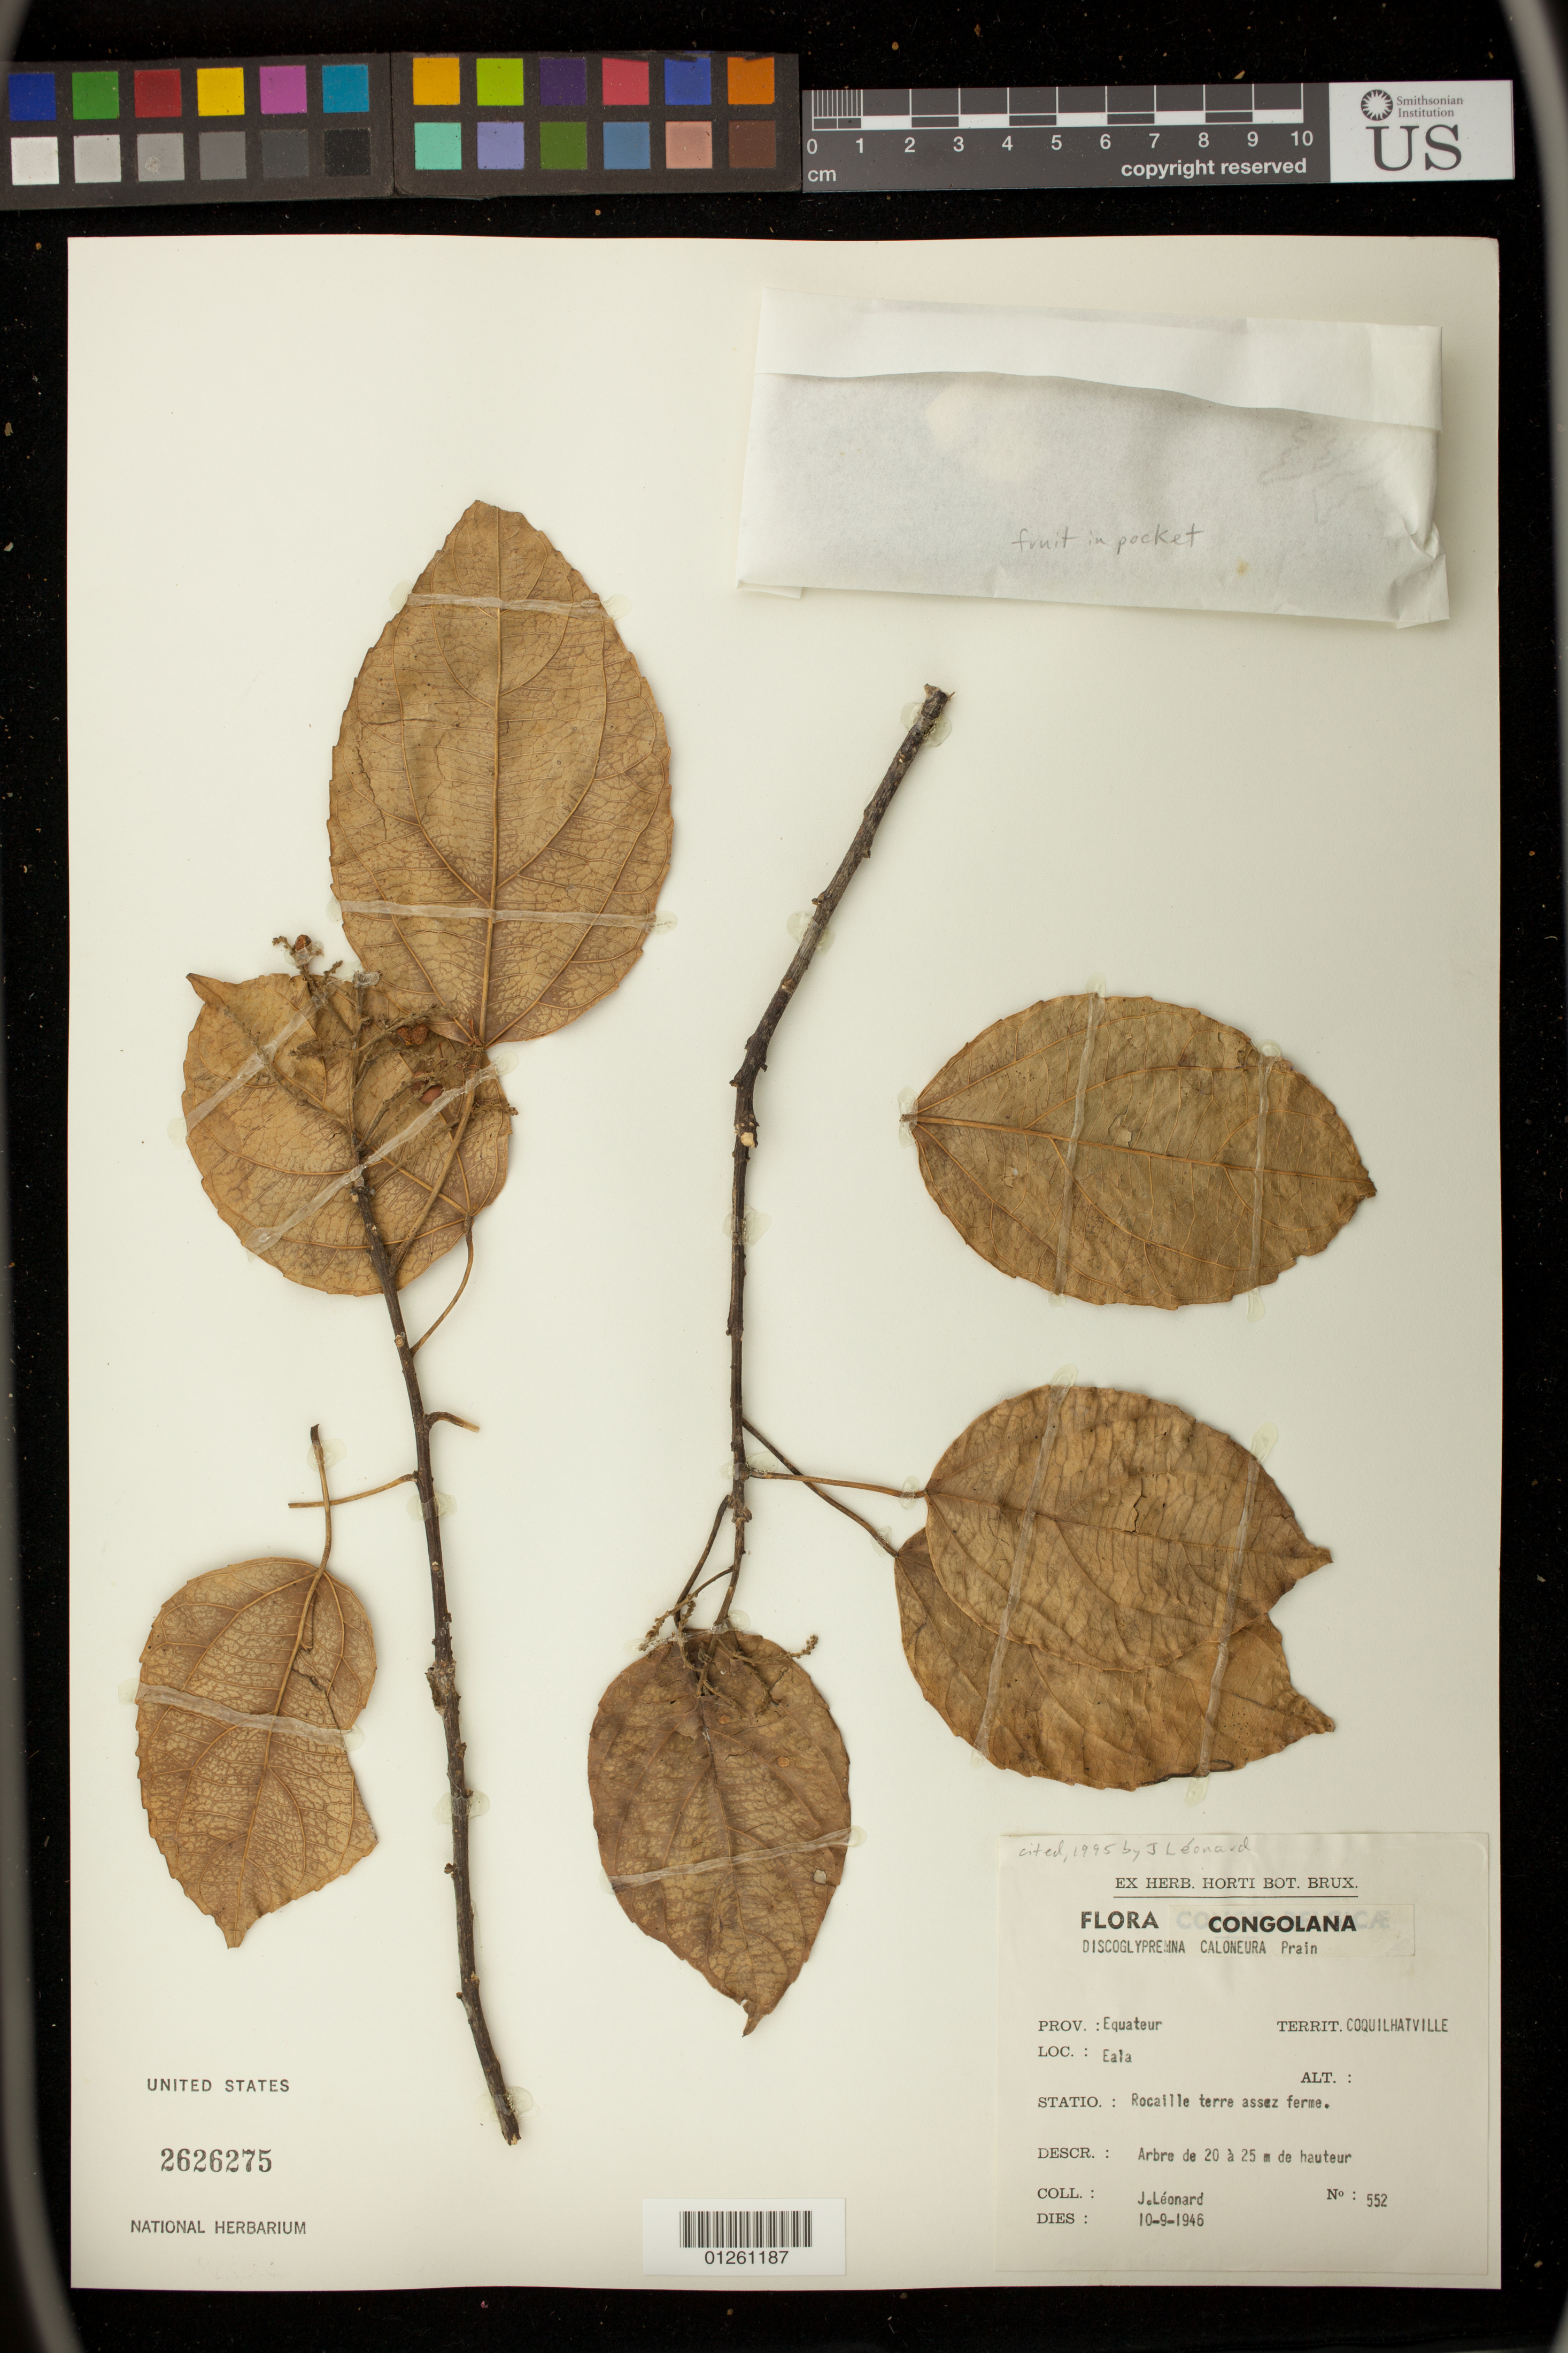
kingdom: Plantae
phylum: Tracheophyta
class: Magnoliopsida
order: Malpighiales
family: Euphorbiaceae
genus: Discoglypremna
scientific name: Discoglypremna caloneura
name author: (Pax) Prain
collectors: J. Léonard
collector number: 552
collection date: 1946-09-10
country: Congo, Democratic Republic of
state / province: Equateur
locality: Coquilhatville, Eala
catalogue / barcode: US 2626275